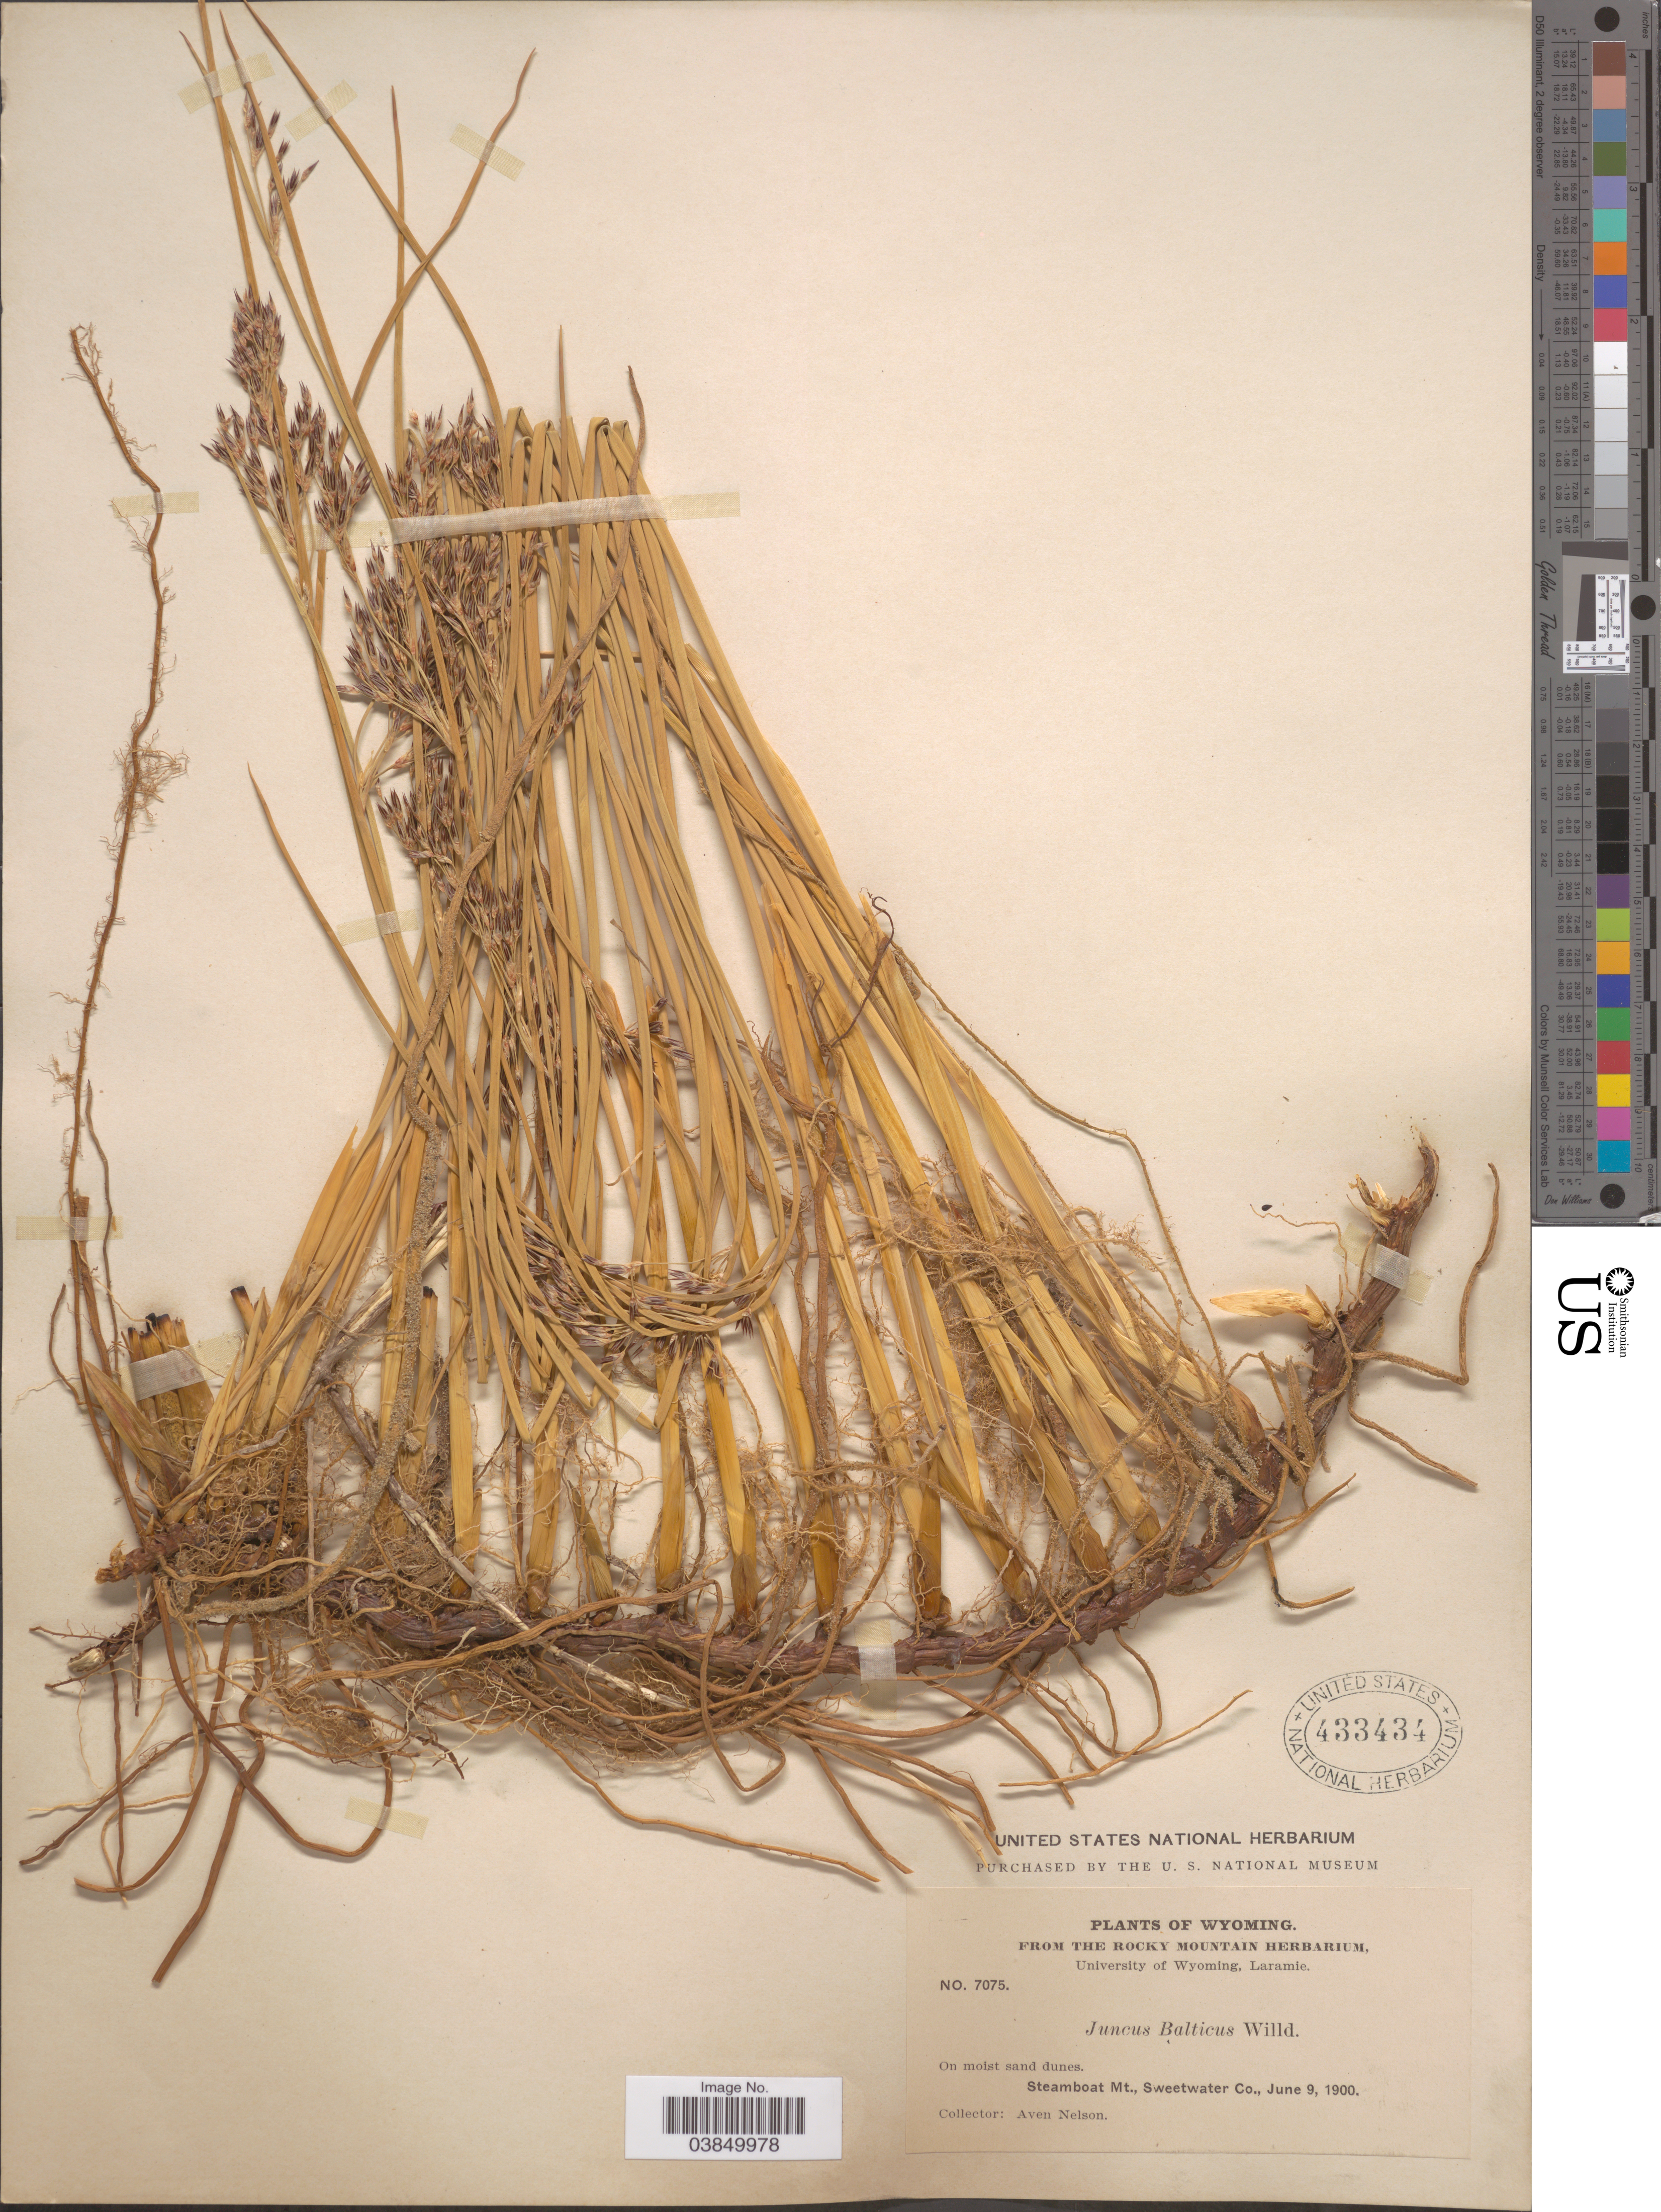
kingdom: Plantae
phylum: Tracheophyta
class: Liliopsida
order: Poales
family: Juncaceae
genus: Juncus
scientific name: Juncus balticus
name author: Willd.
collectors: A. Nelson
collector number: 7075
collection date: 1900-06-09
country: United States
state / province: Wyoming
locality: Steamboat Mt., Sweetwater Co.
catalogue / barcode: US 433434